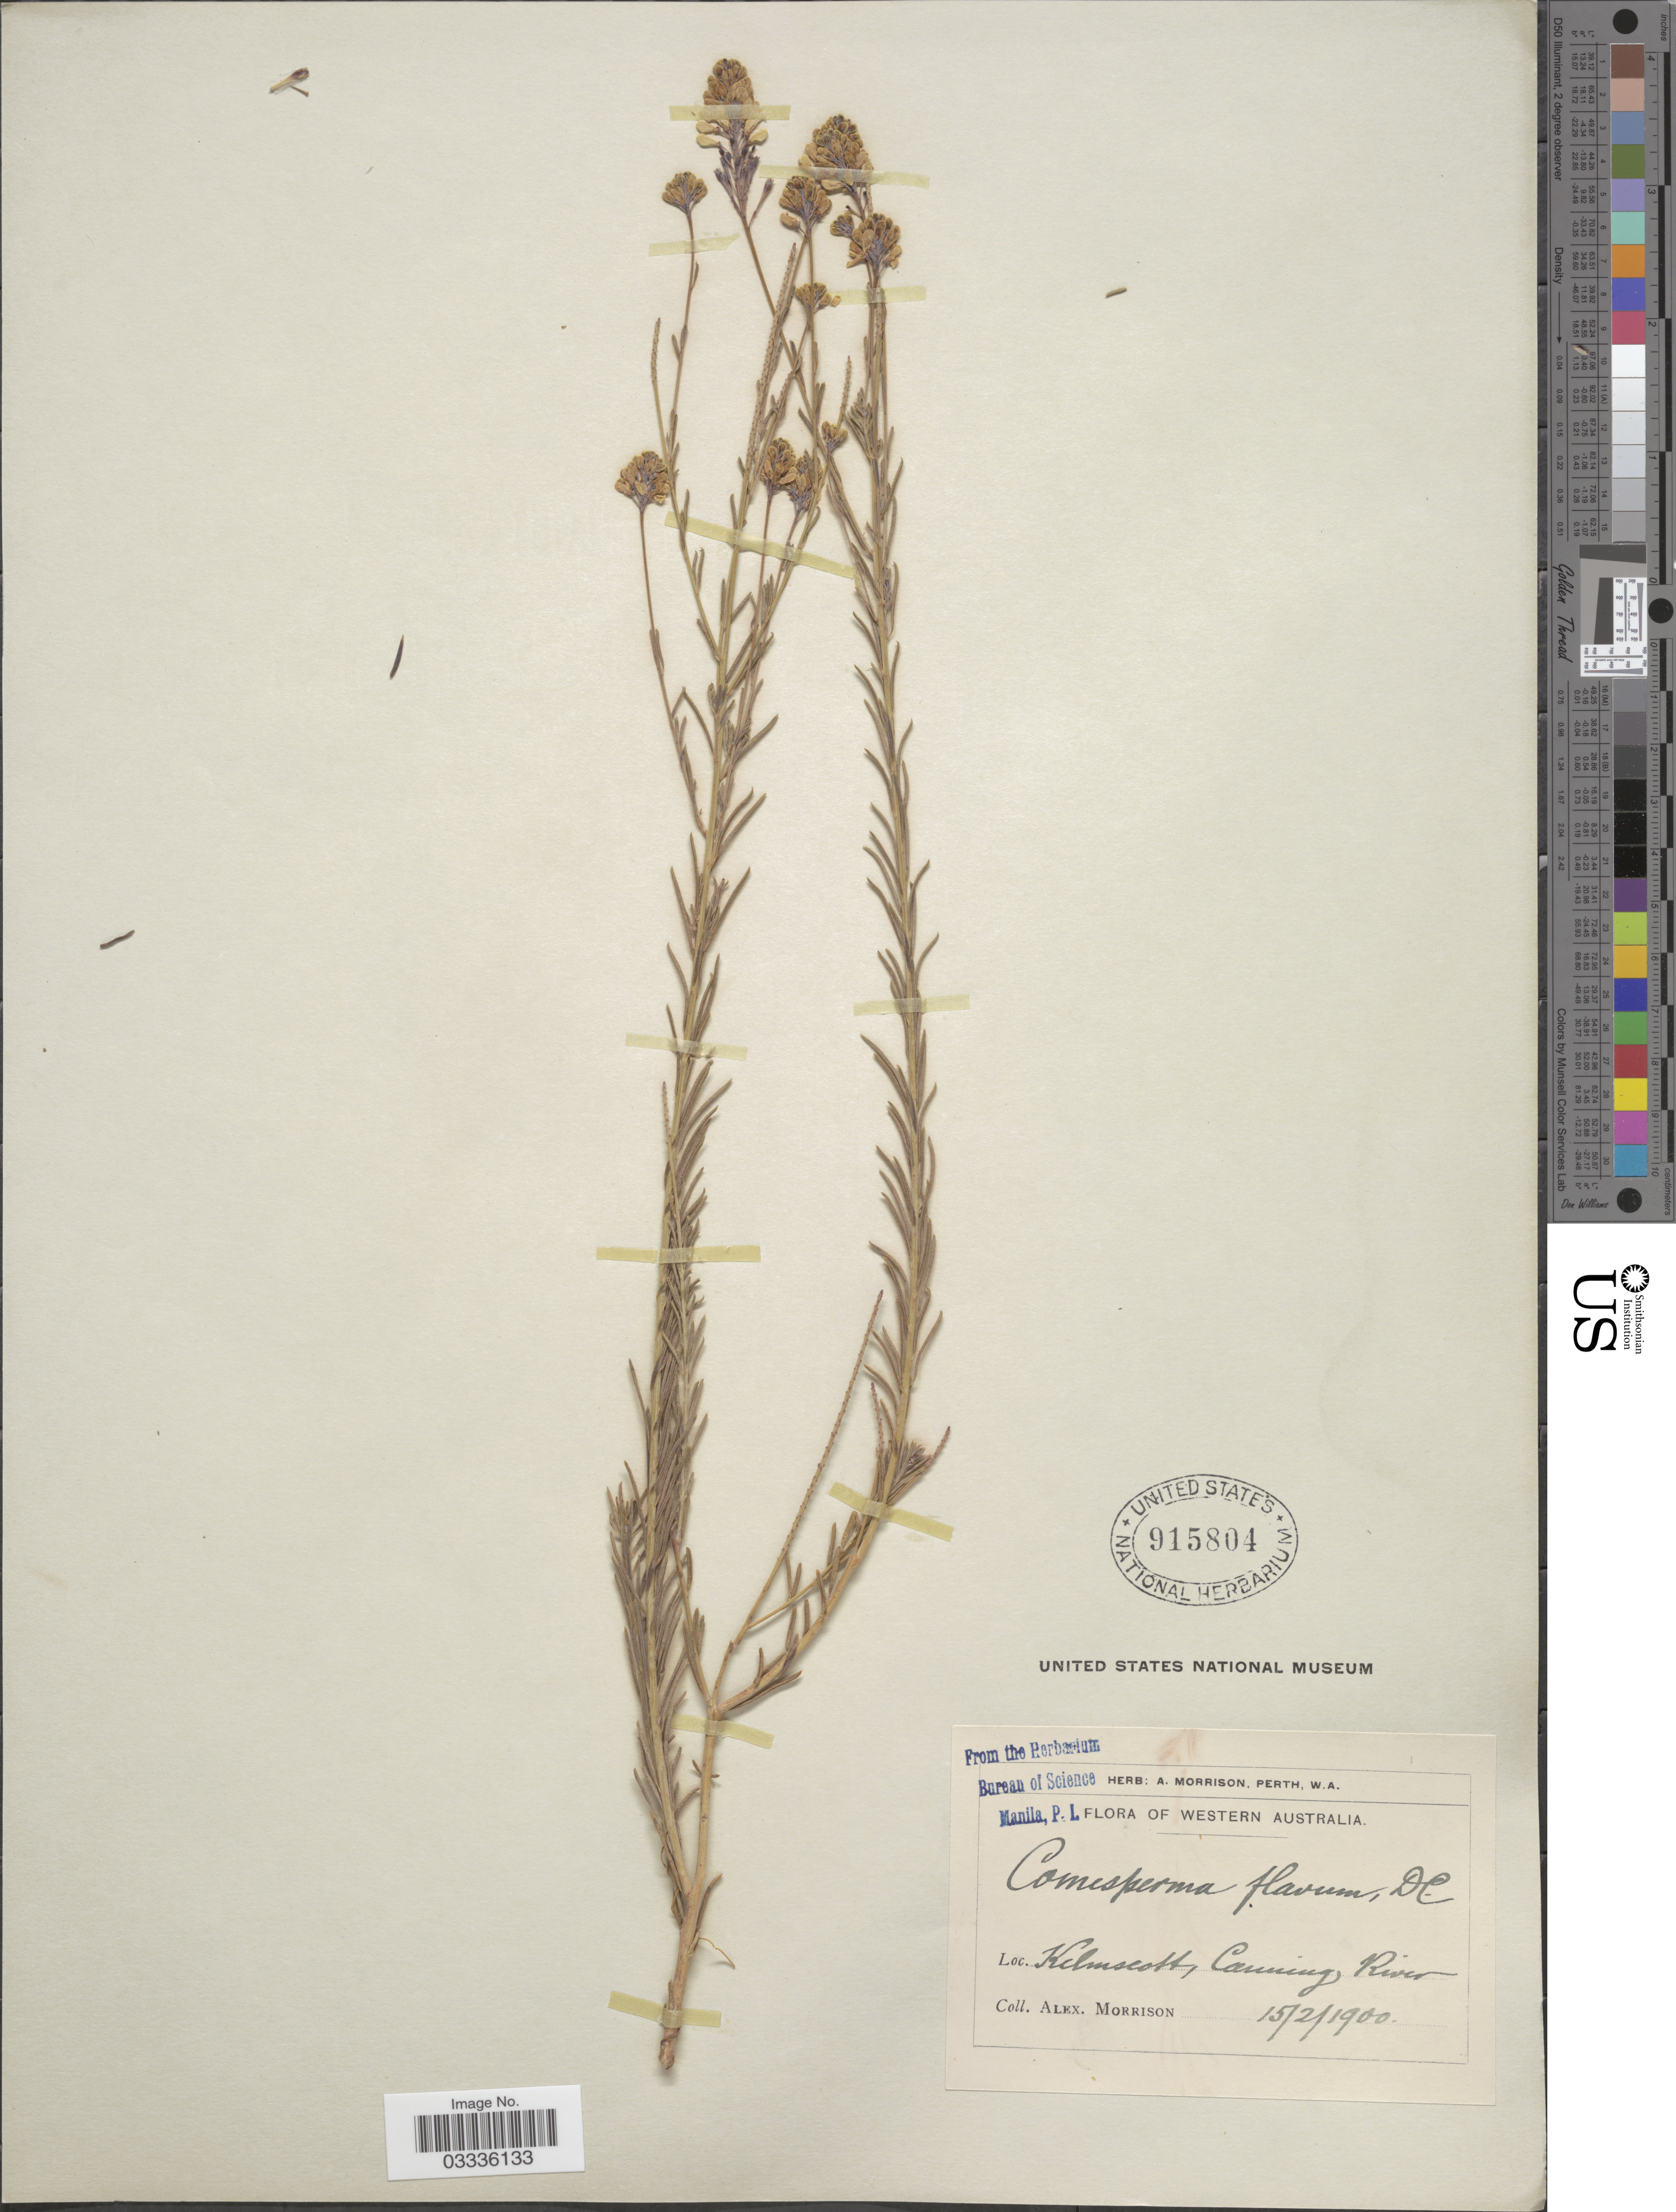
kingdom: Plantae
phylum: Tracheophyta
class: Magnoliopsida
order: Fabales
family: Polygalaceae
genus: Comesperma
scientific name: Comesperma flavum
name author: DC.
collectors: A. Morrison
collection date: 1900-02-15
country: Australia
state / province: Western Australia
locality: Kelmscott, Canning River.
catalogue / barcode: US 915804